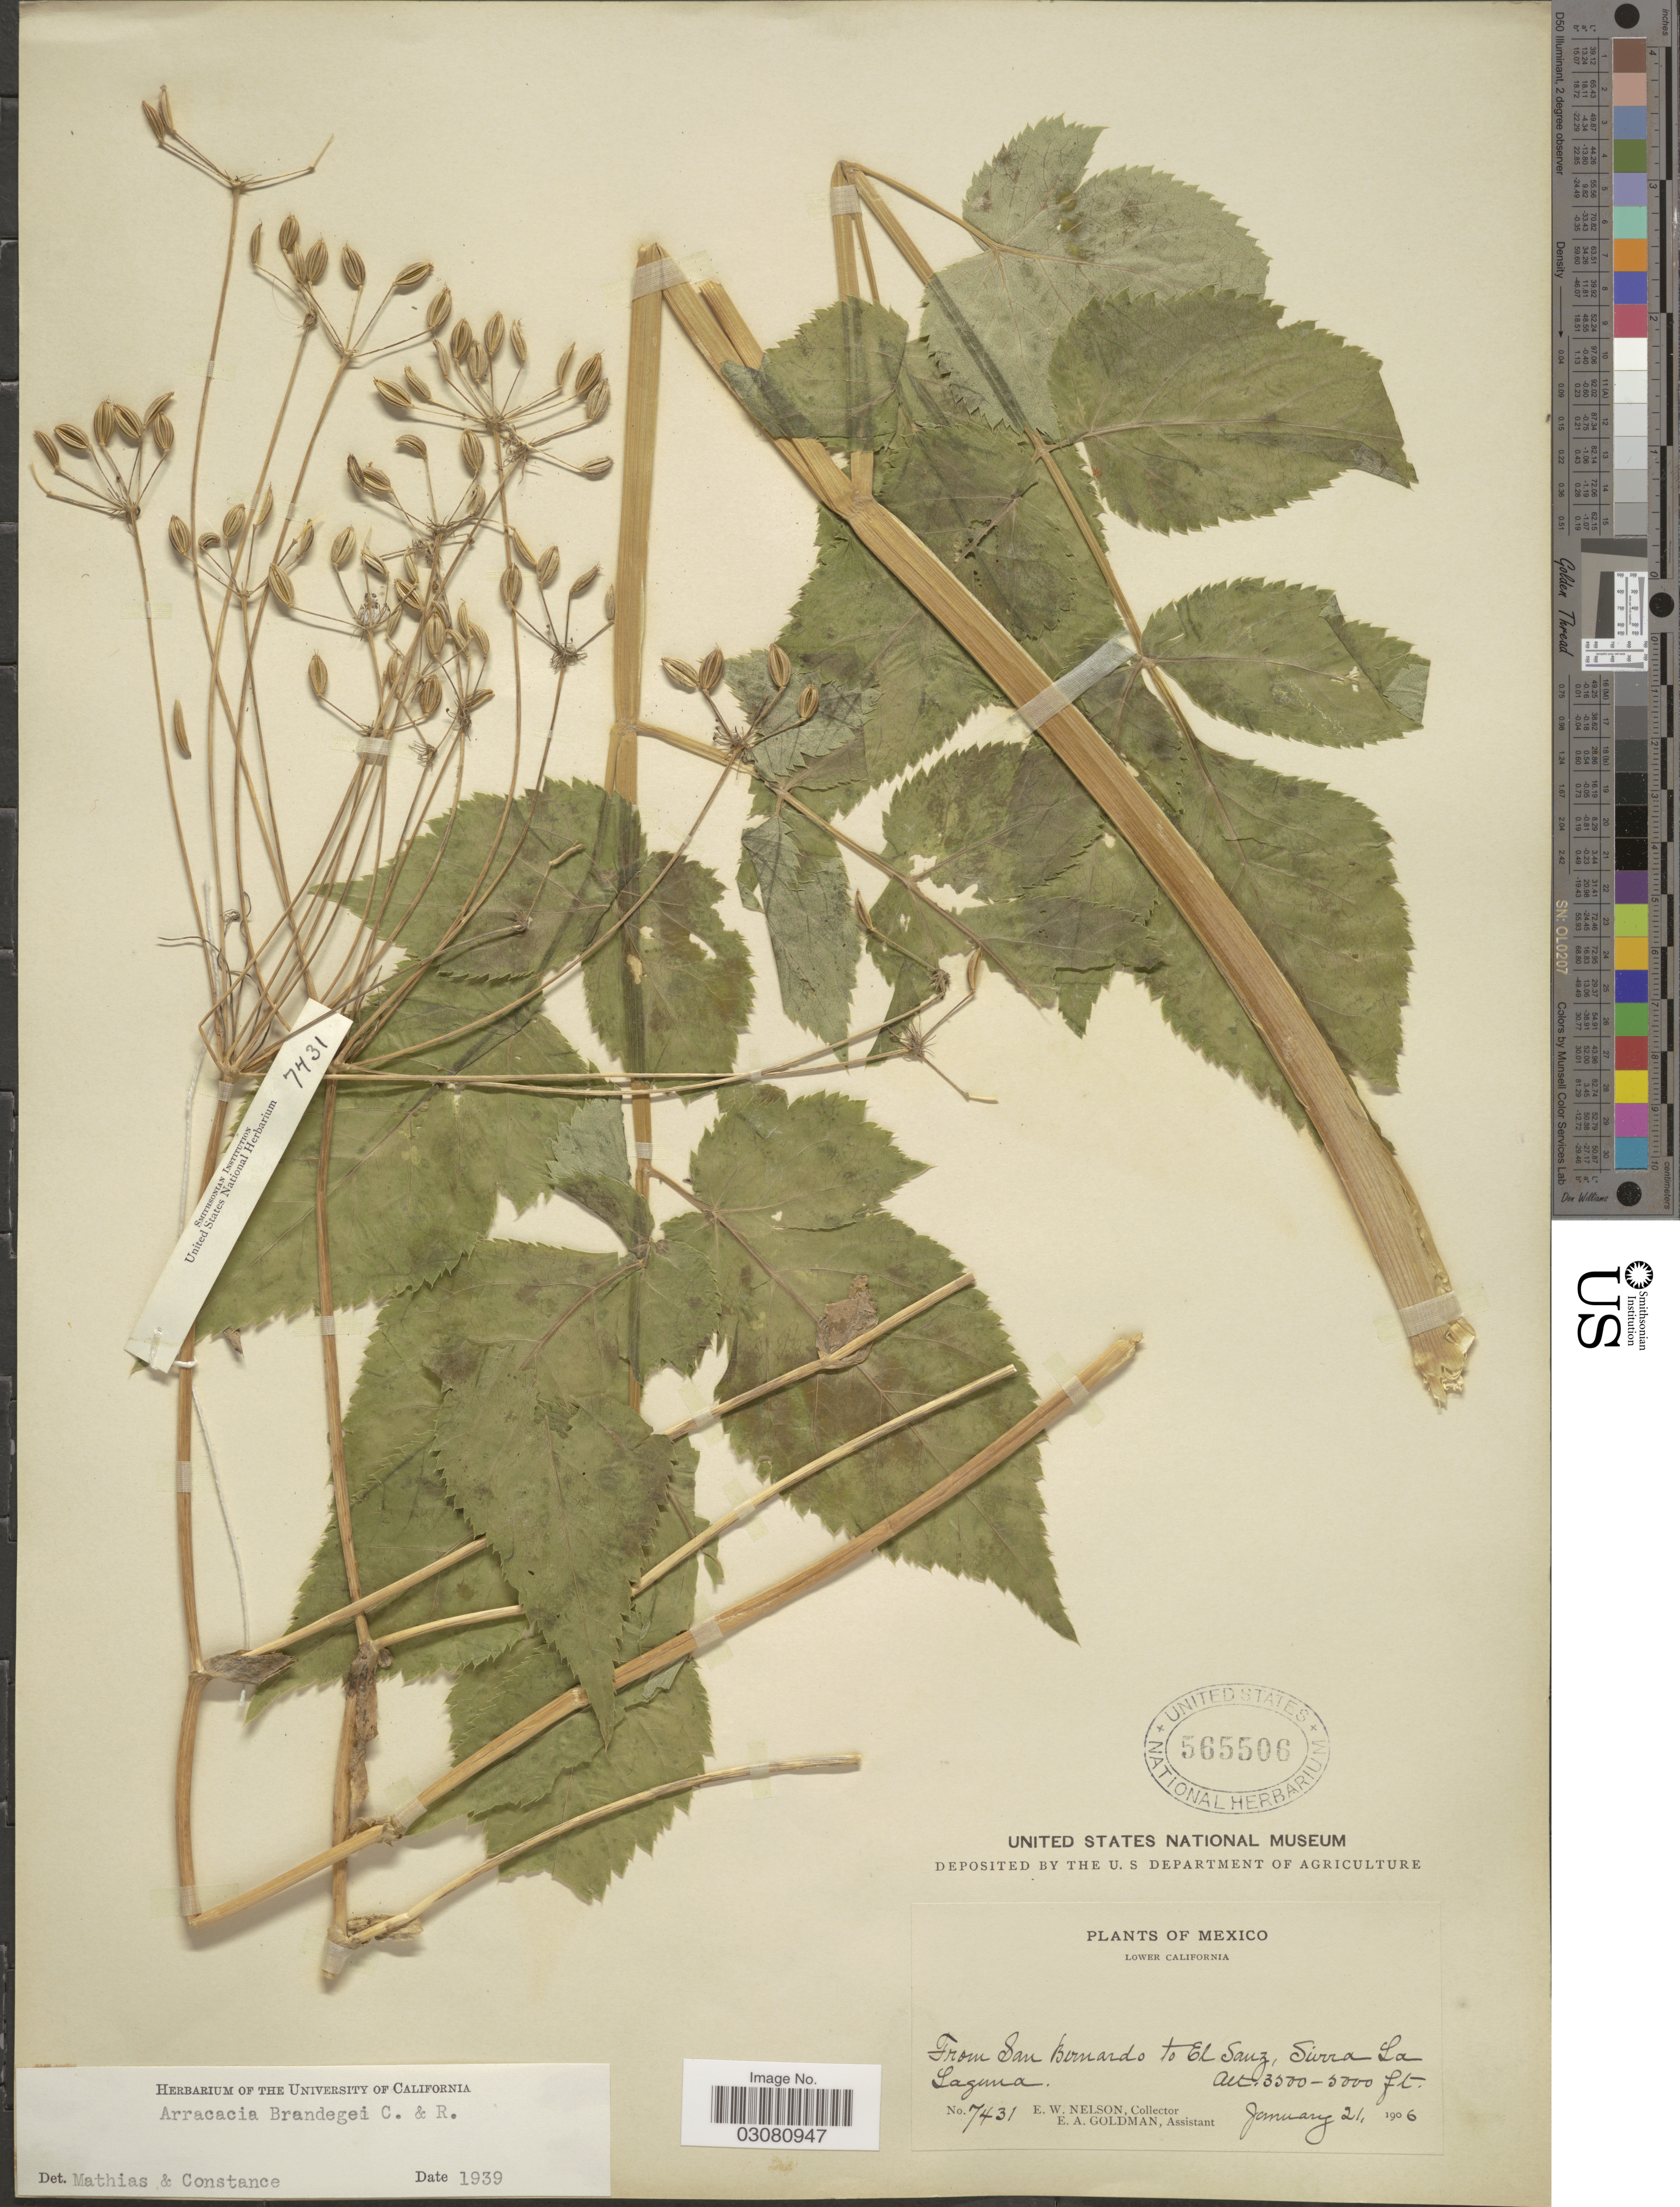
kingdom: Plantae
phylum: Tracheophyta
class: Magnoliopsida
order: Apiales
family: Apiaceae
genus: Arracacia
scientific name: Arracacia brandegei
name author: J.M. Coult. & Rose in Brandegee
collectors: E. W. Nelson & E. A. Goldman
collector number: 7431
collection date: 1906-01-21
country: Mexico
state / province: Baja California Sur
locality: Lower California. From San Bernardo to El Sanz, Sierra La Laguna.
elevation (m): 1067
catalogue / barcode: US 565506